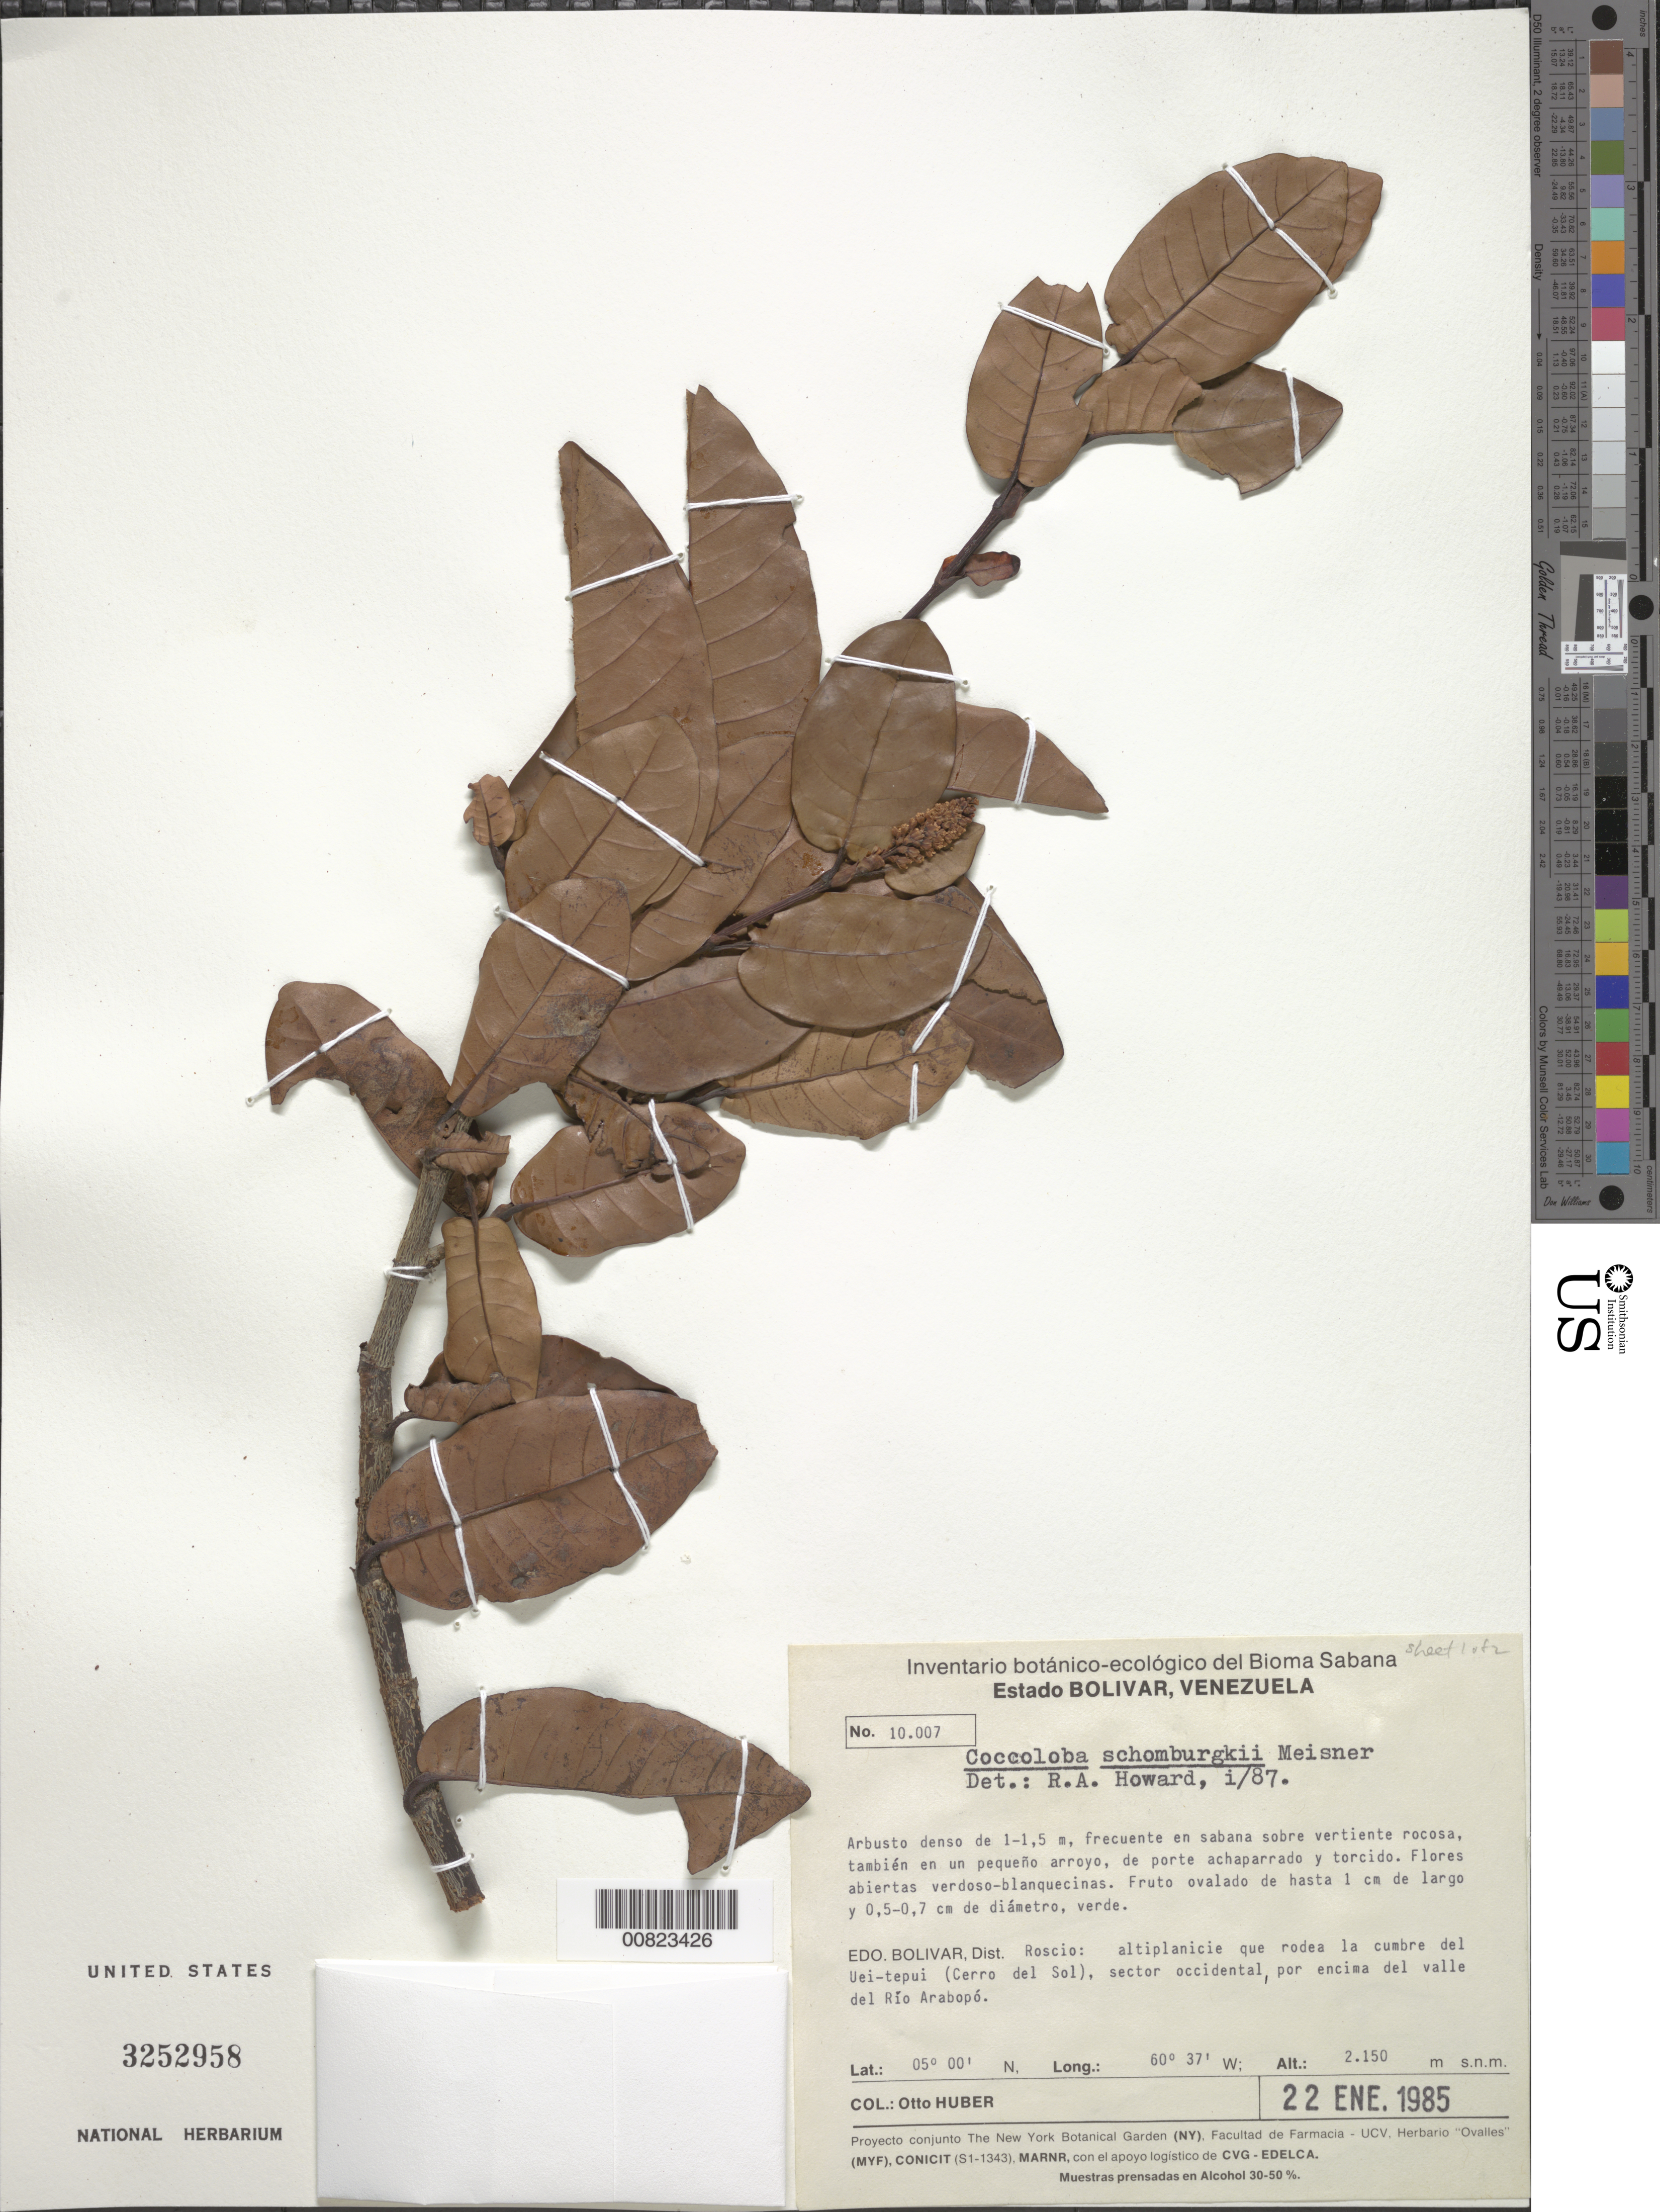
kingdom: Plantae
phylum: Tracheophyta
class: Magnoliopsida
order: Caryophyllales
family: Polygonaceae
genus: Coccoloba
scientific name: Coccoloba schomburgkii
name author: Meisn.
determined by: Howard, R. A.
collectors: O. Huber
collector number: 10007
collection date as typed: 22-Jan-85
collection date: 1985-01-22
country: Venezuela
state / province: Bolívar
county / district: Roscio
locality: Uei-tepuí (Cerro del Sol), sector occidental; por encima del valle del Río Arabapó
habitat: Altiplanicie que rodea la cumbre del tepui; sabana sobre vertiente rocosa, también en un pequeño arroyo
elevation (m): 2150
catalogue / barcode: US 3252958